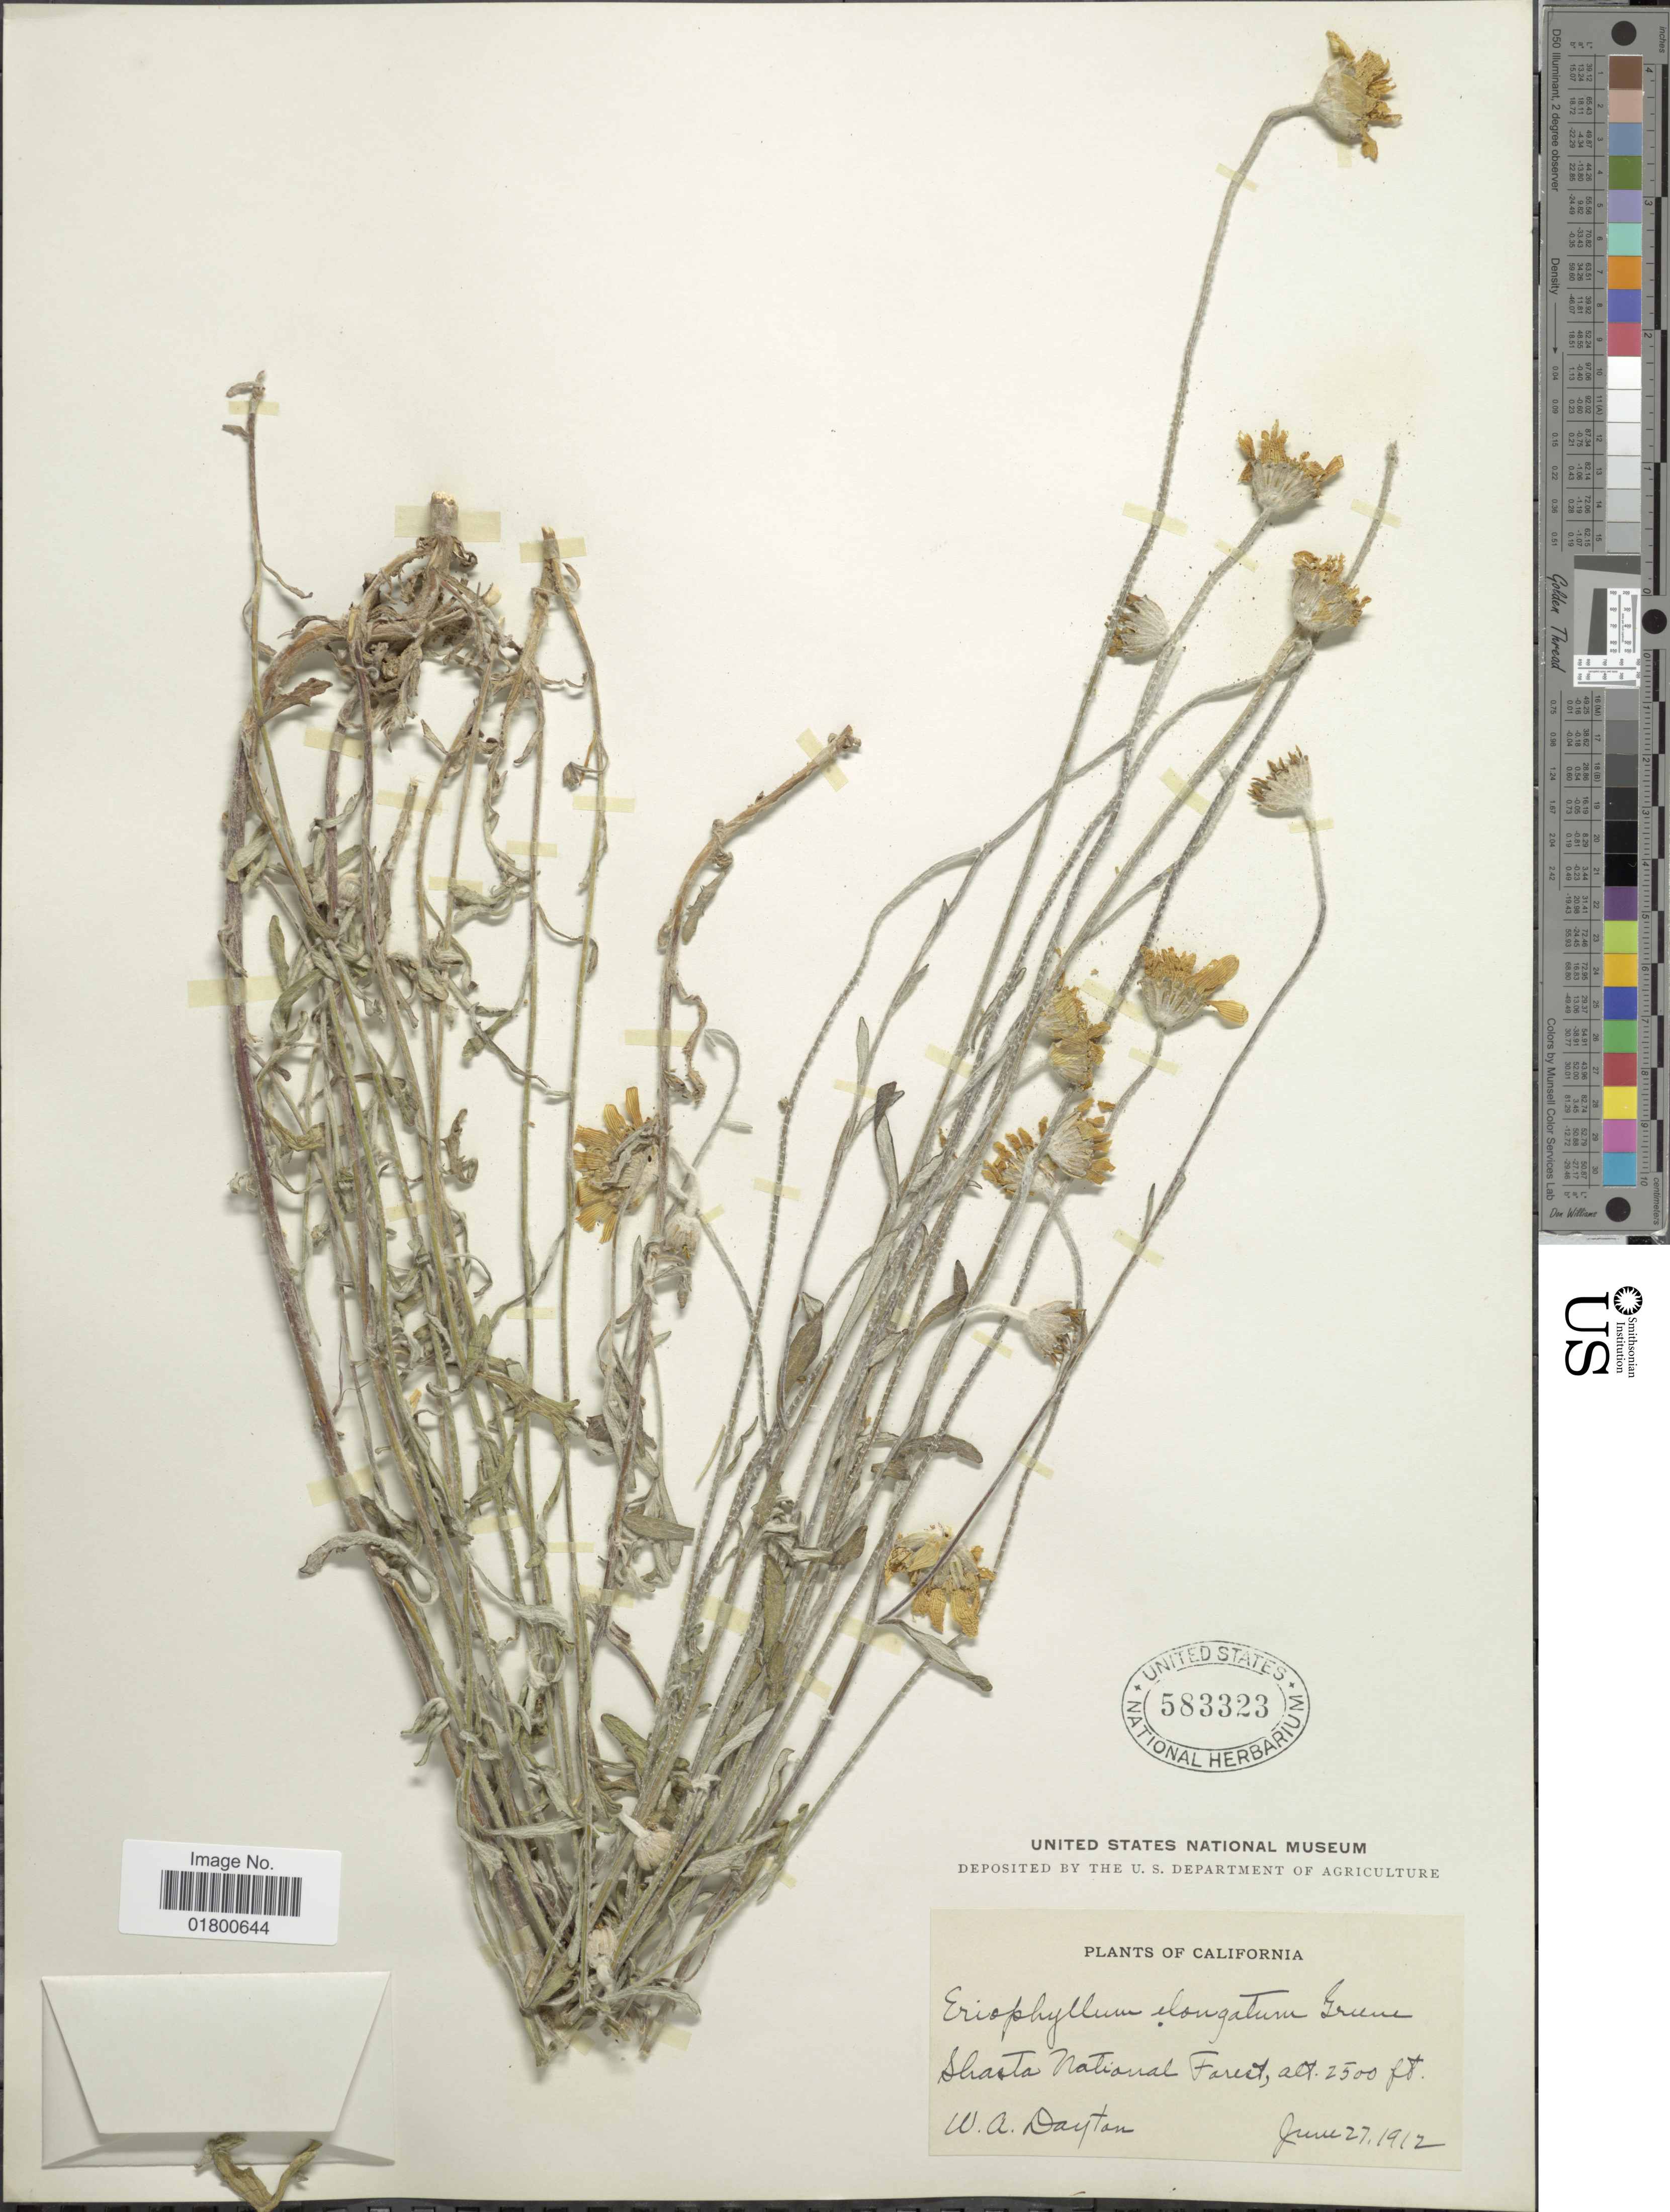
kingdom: Plantae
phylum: Tracheophyta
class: Magnoliopsida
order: Asterales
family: Asteraceae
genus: Eriophyllum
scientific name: Eriophyllum sp.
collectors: W. Dayton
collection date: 1912-06-27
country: United States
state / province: California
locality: Shasta National Forest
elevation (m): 762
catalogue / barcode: US 583323